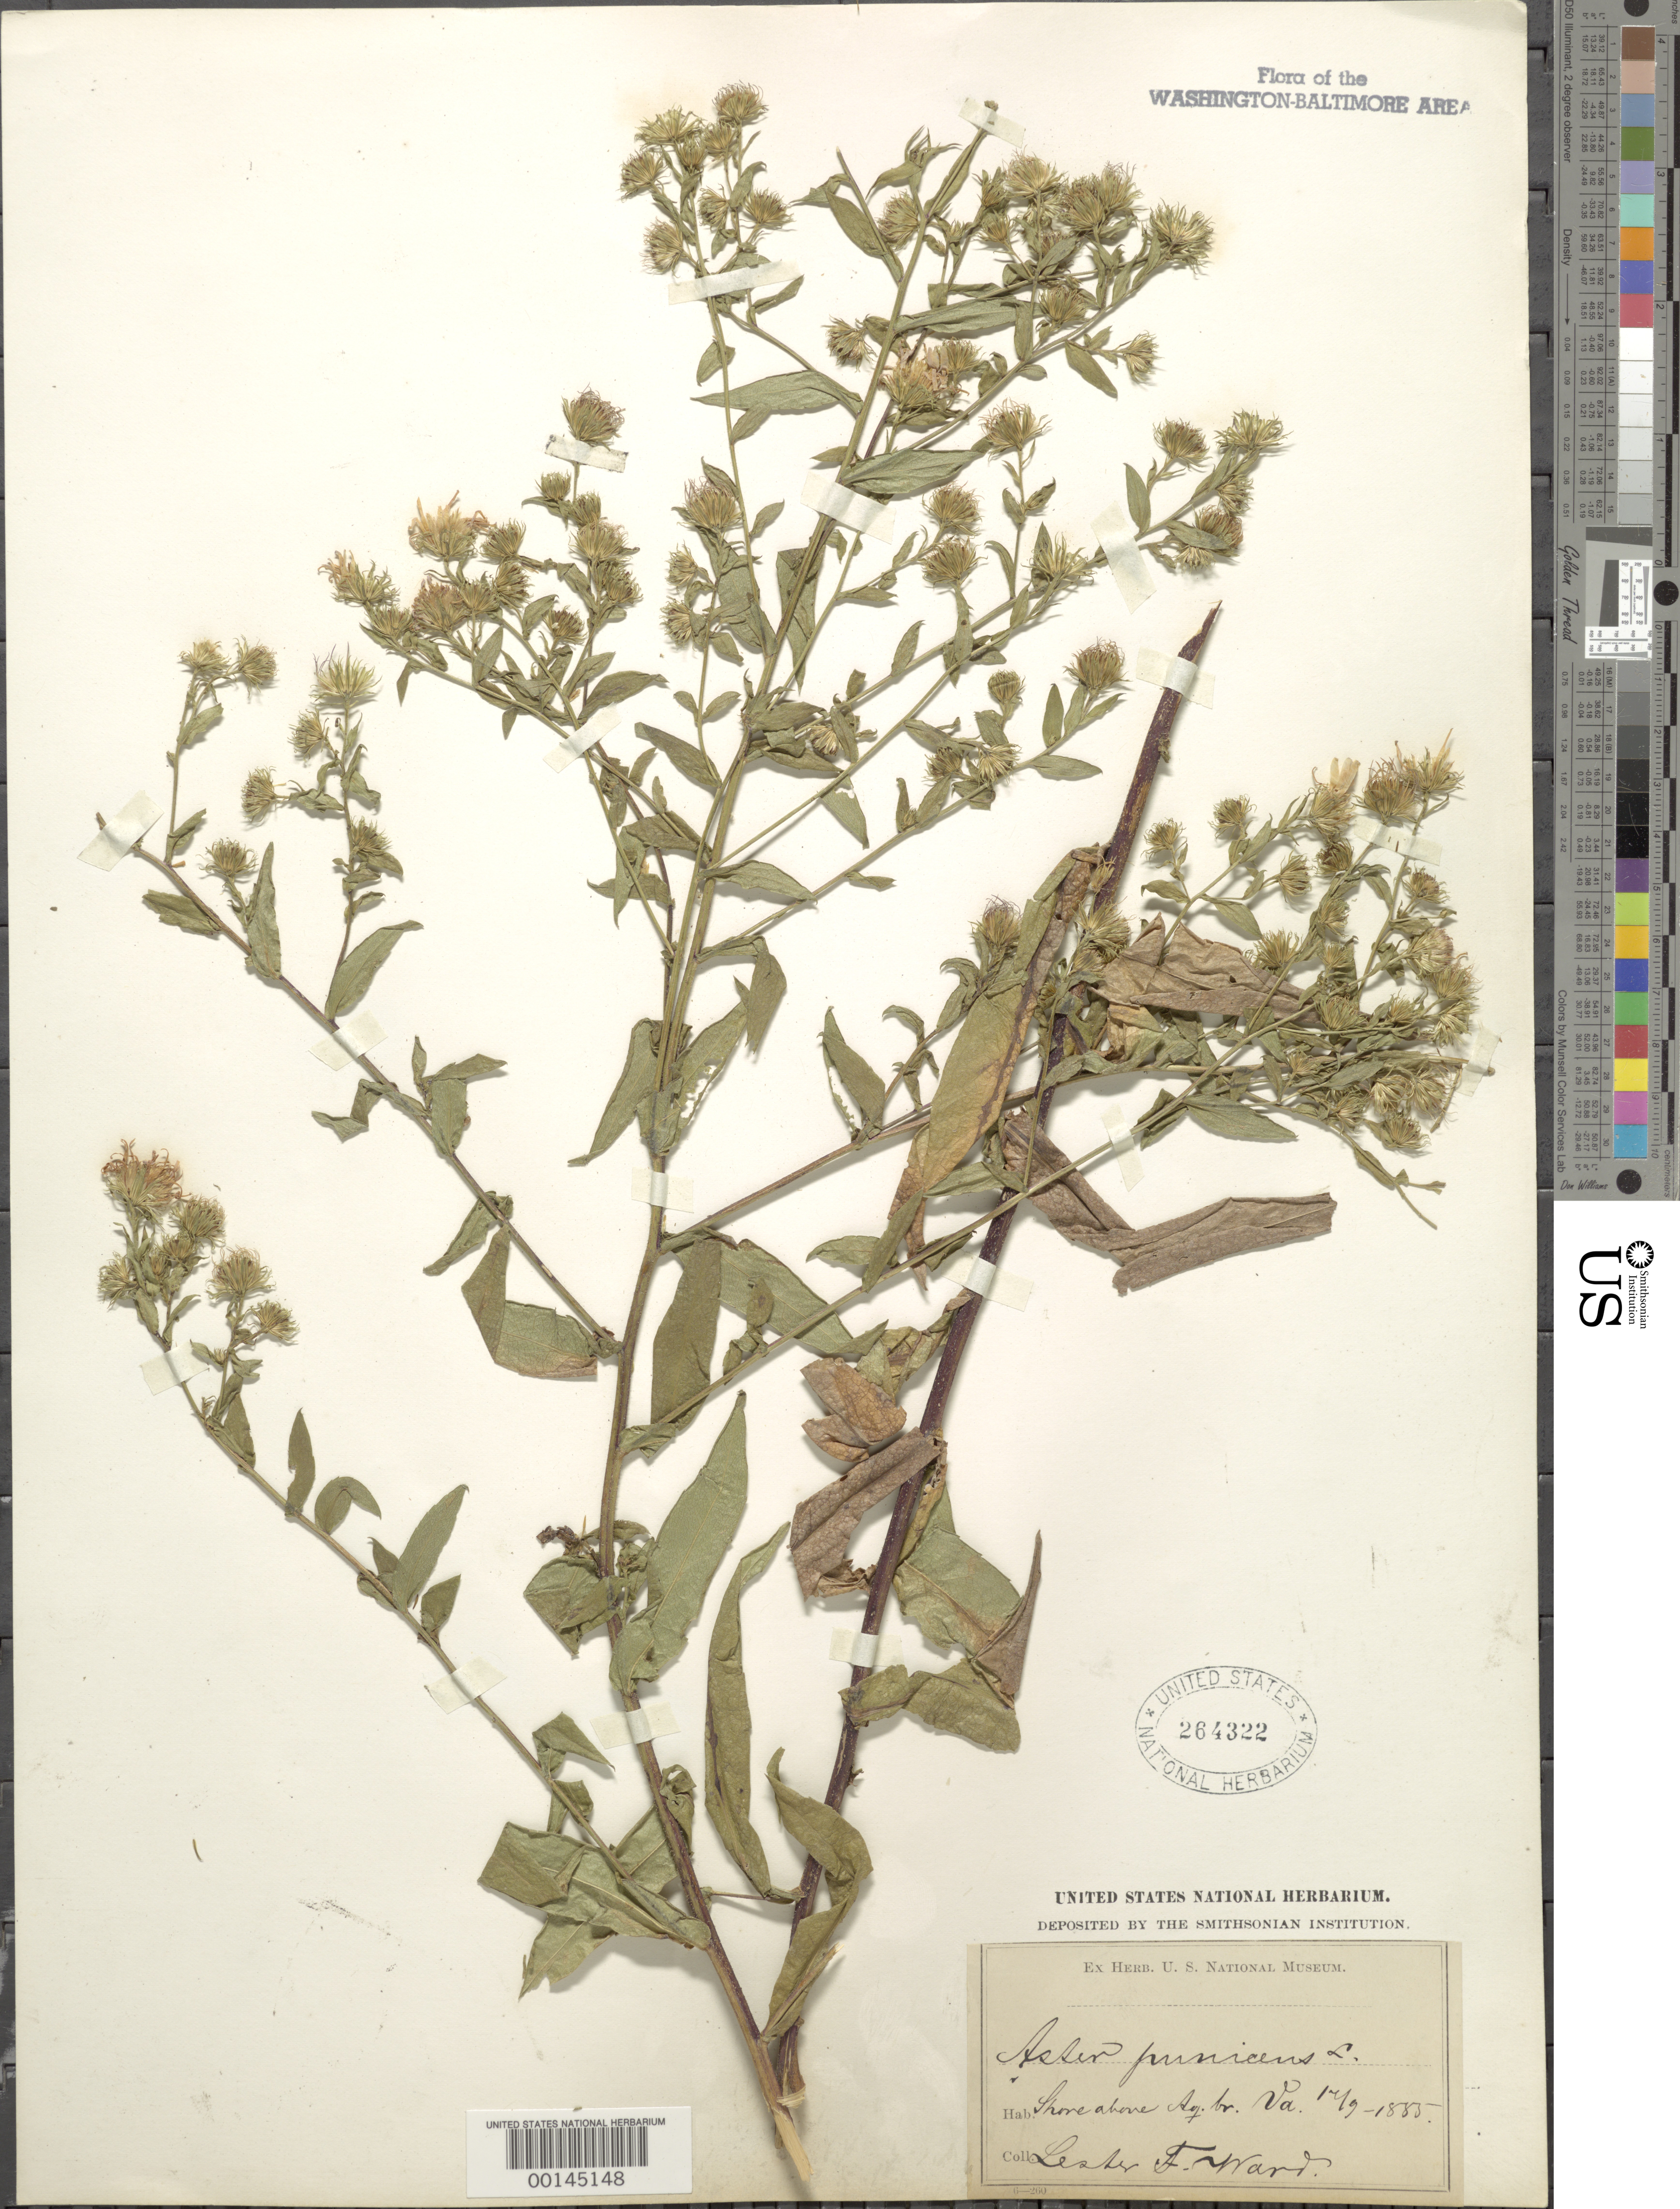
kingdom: Plantae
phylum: Tracheophyta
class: Magnoliopsida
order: Asterales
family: Asteraceae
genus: Symphyotrichum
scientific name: Symphyotrichum puniceum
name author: (L.) Á. Löve & D. Löve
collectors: L. F. Ward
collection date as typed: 17 Sep 1885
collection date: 1885-09-17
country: United States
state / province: Virginia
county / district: Arlington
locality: Potomac shore above Aqueduct Bridge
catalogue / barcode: US 264322